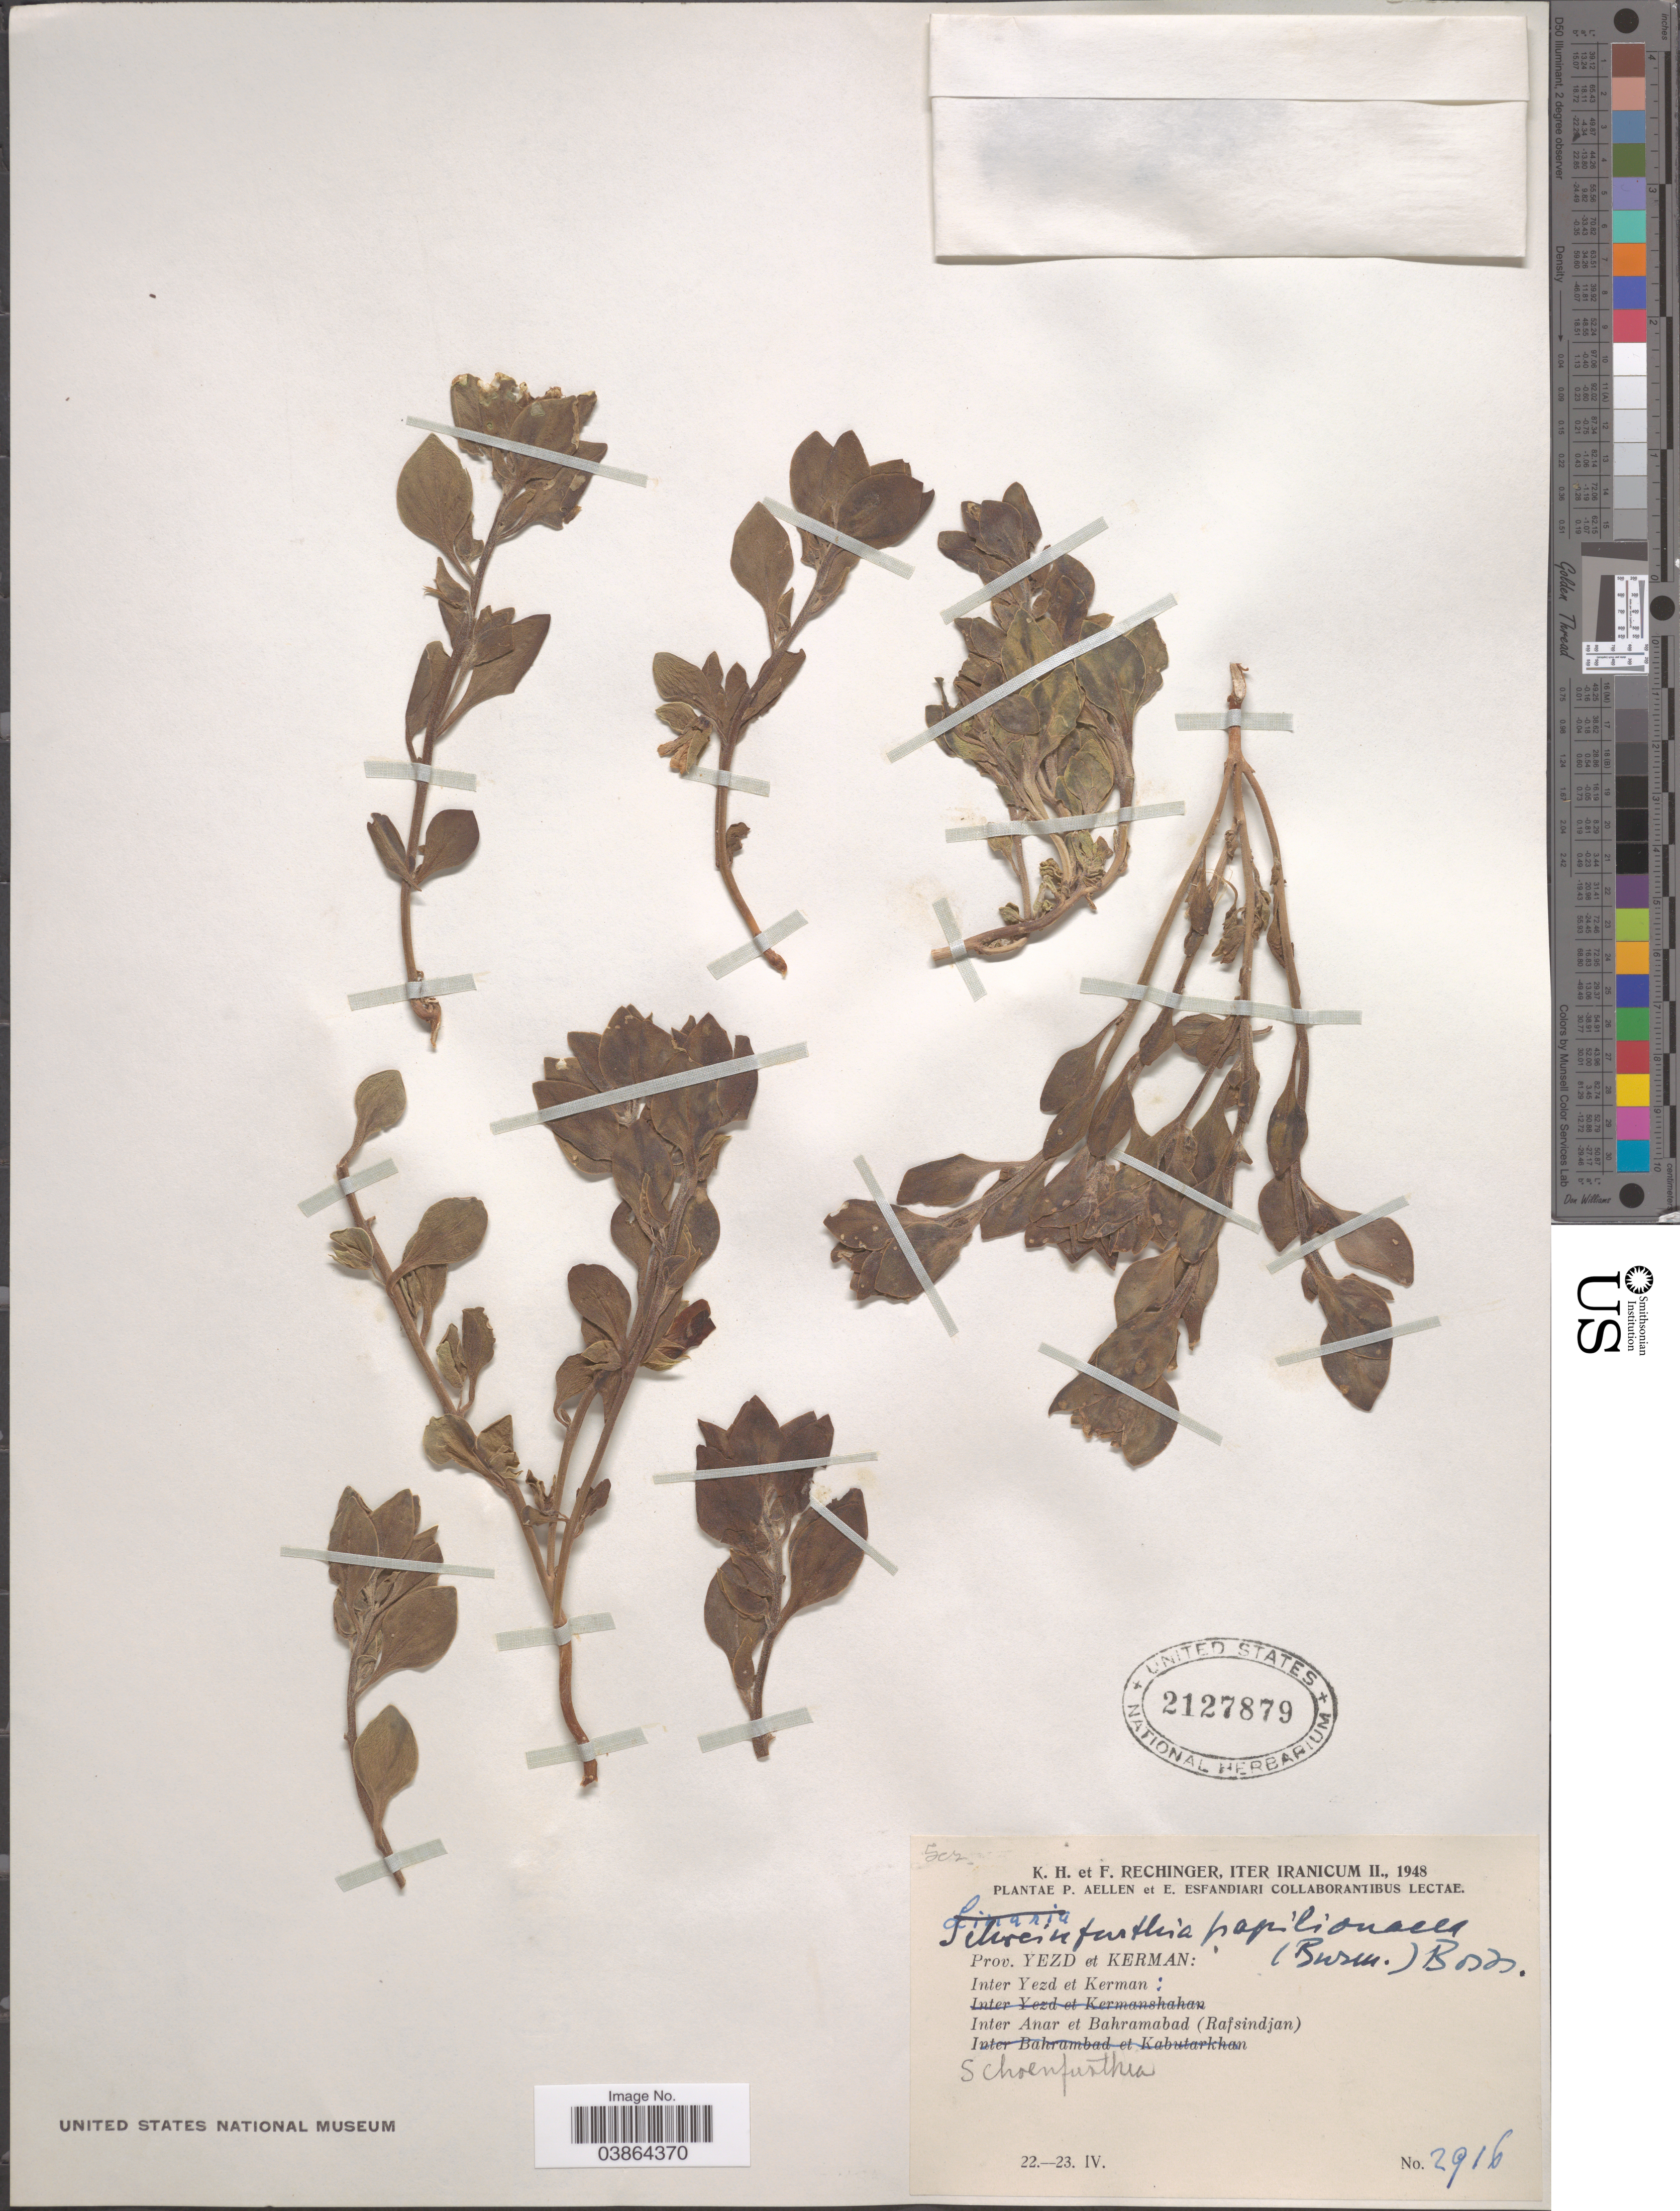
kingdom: Plantae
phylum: Tracheophyta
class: Magnoliopsida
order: Lamiales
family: Plantaginaceae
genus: Schweinfurthia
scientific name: Schweinfurthia papilionacea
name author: (L.) Boiss.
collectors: K. H. Rechinger & F. Rechinger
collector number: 2916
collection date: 1948-04-22/1948-04-23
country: Iran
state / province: Kerman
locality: Iter Iranicum II. Prov. Yezd et Kerman: Inter Yezd et Kerman: Inter Anar et Bahramabad (Rafsindjan).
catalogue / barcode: US 2127879